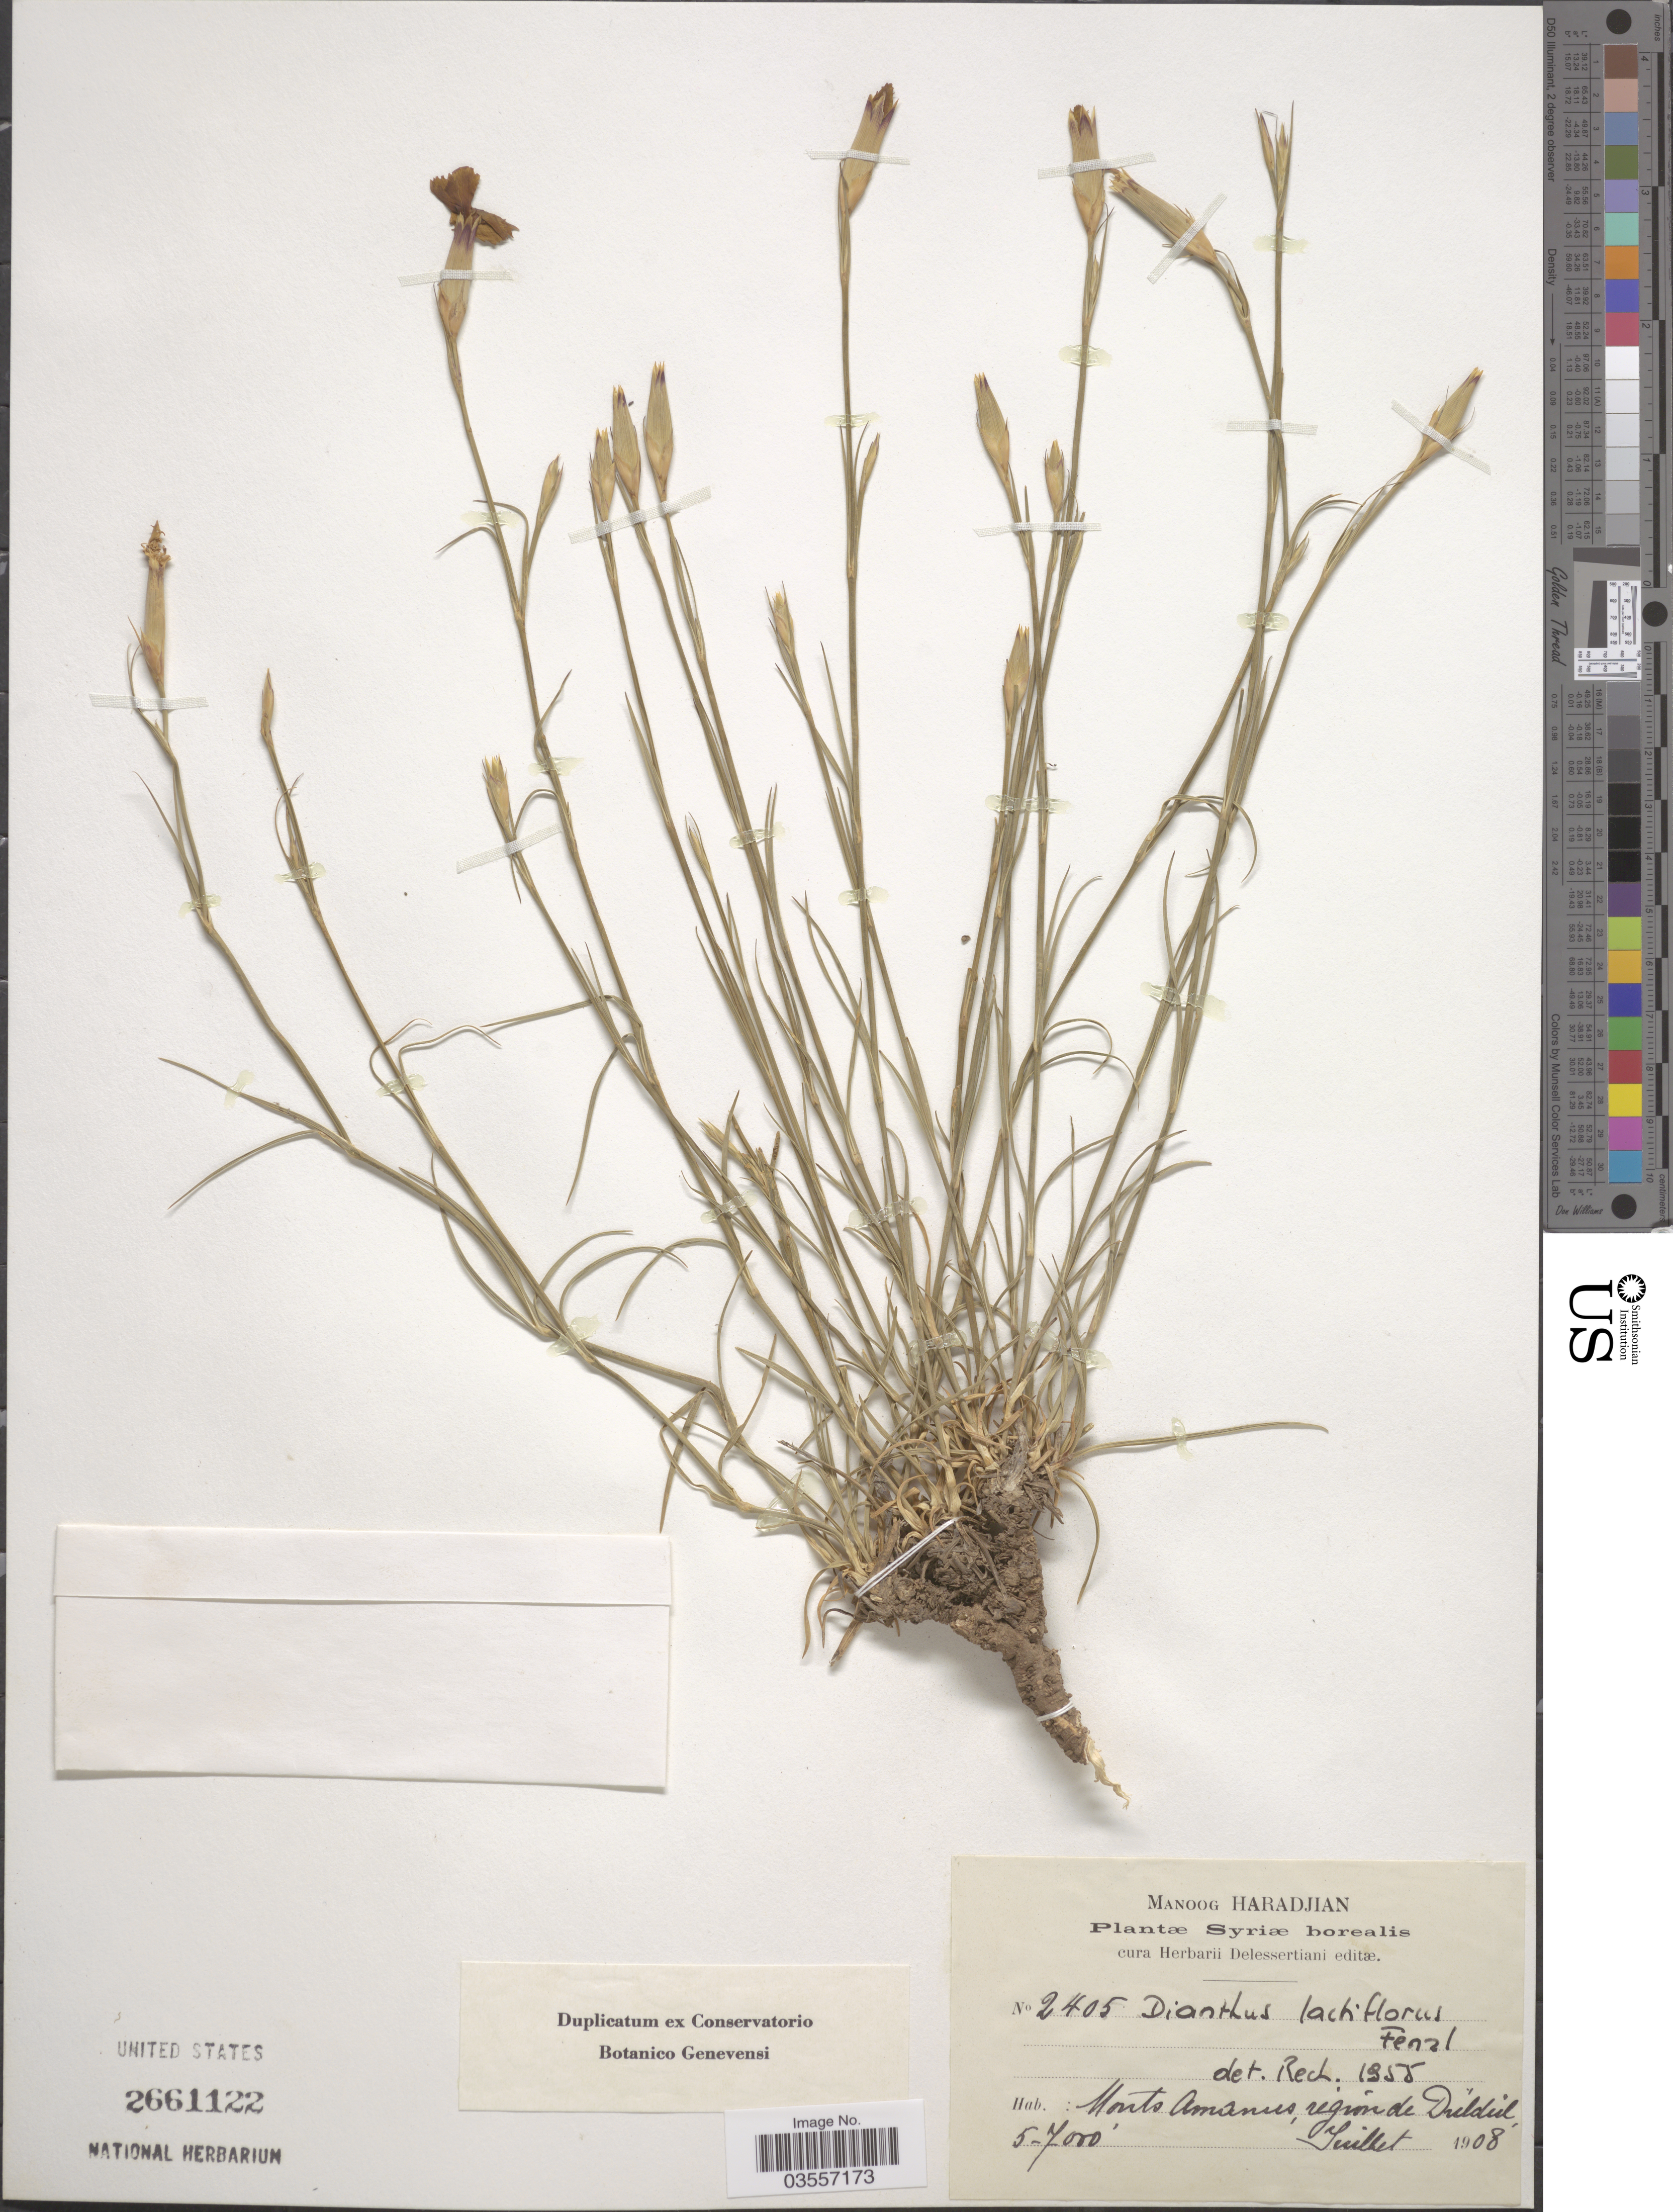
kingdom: Plantae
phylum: Tracheophyta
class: Magnoliopsida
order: Caryophyllales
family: Caryophyllaceae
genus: Dianthus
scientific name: Dianthus lactiflorus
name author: Fenzl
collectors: M. Haradjian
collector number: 2405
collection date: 1908-07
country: Syria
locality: Syriæ borealis. Monts Amunus, región de Duldul. [interpreted]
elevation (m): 1524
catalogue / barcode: US 2661122